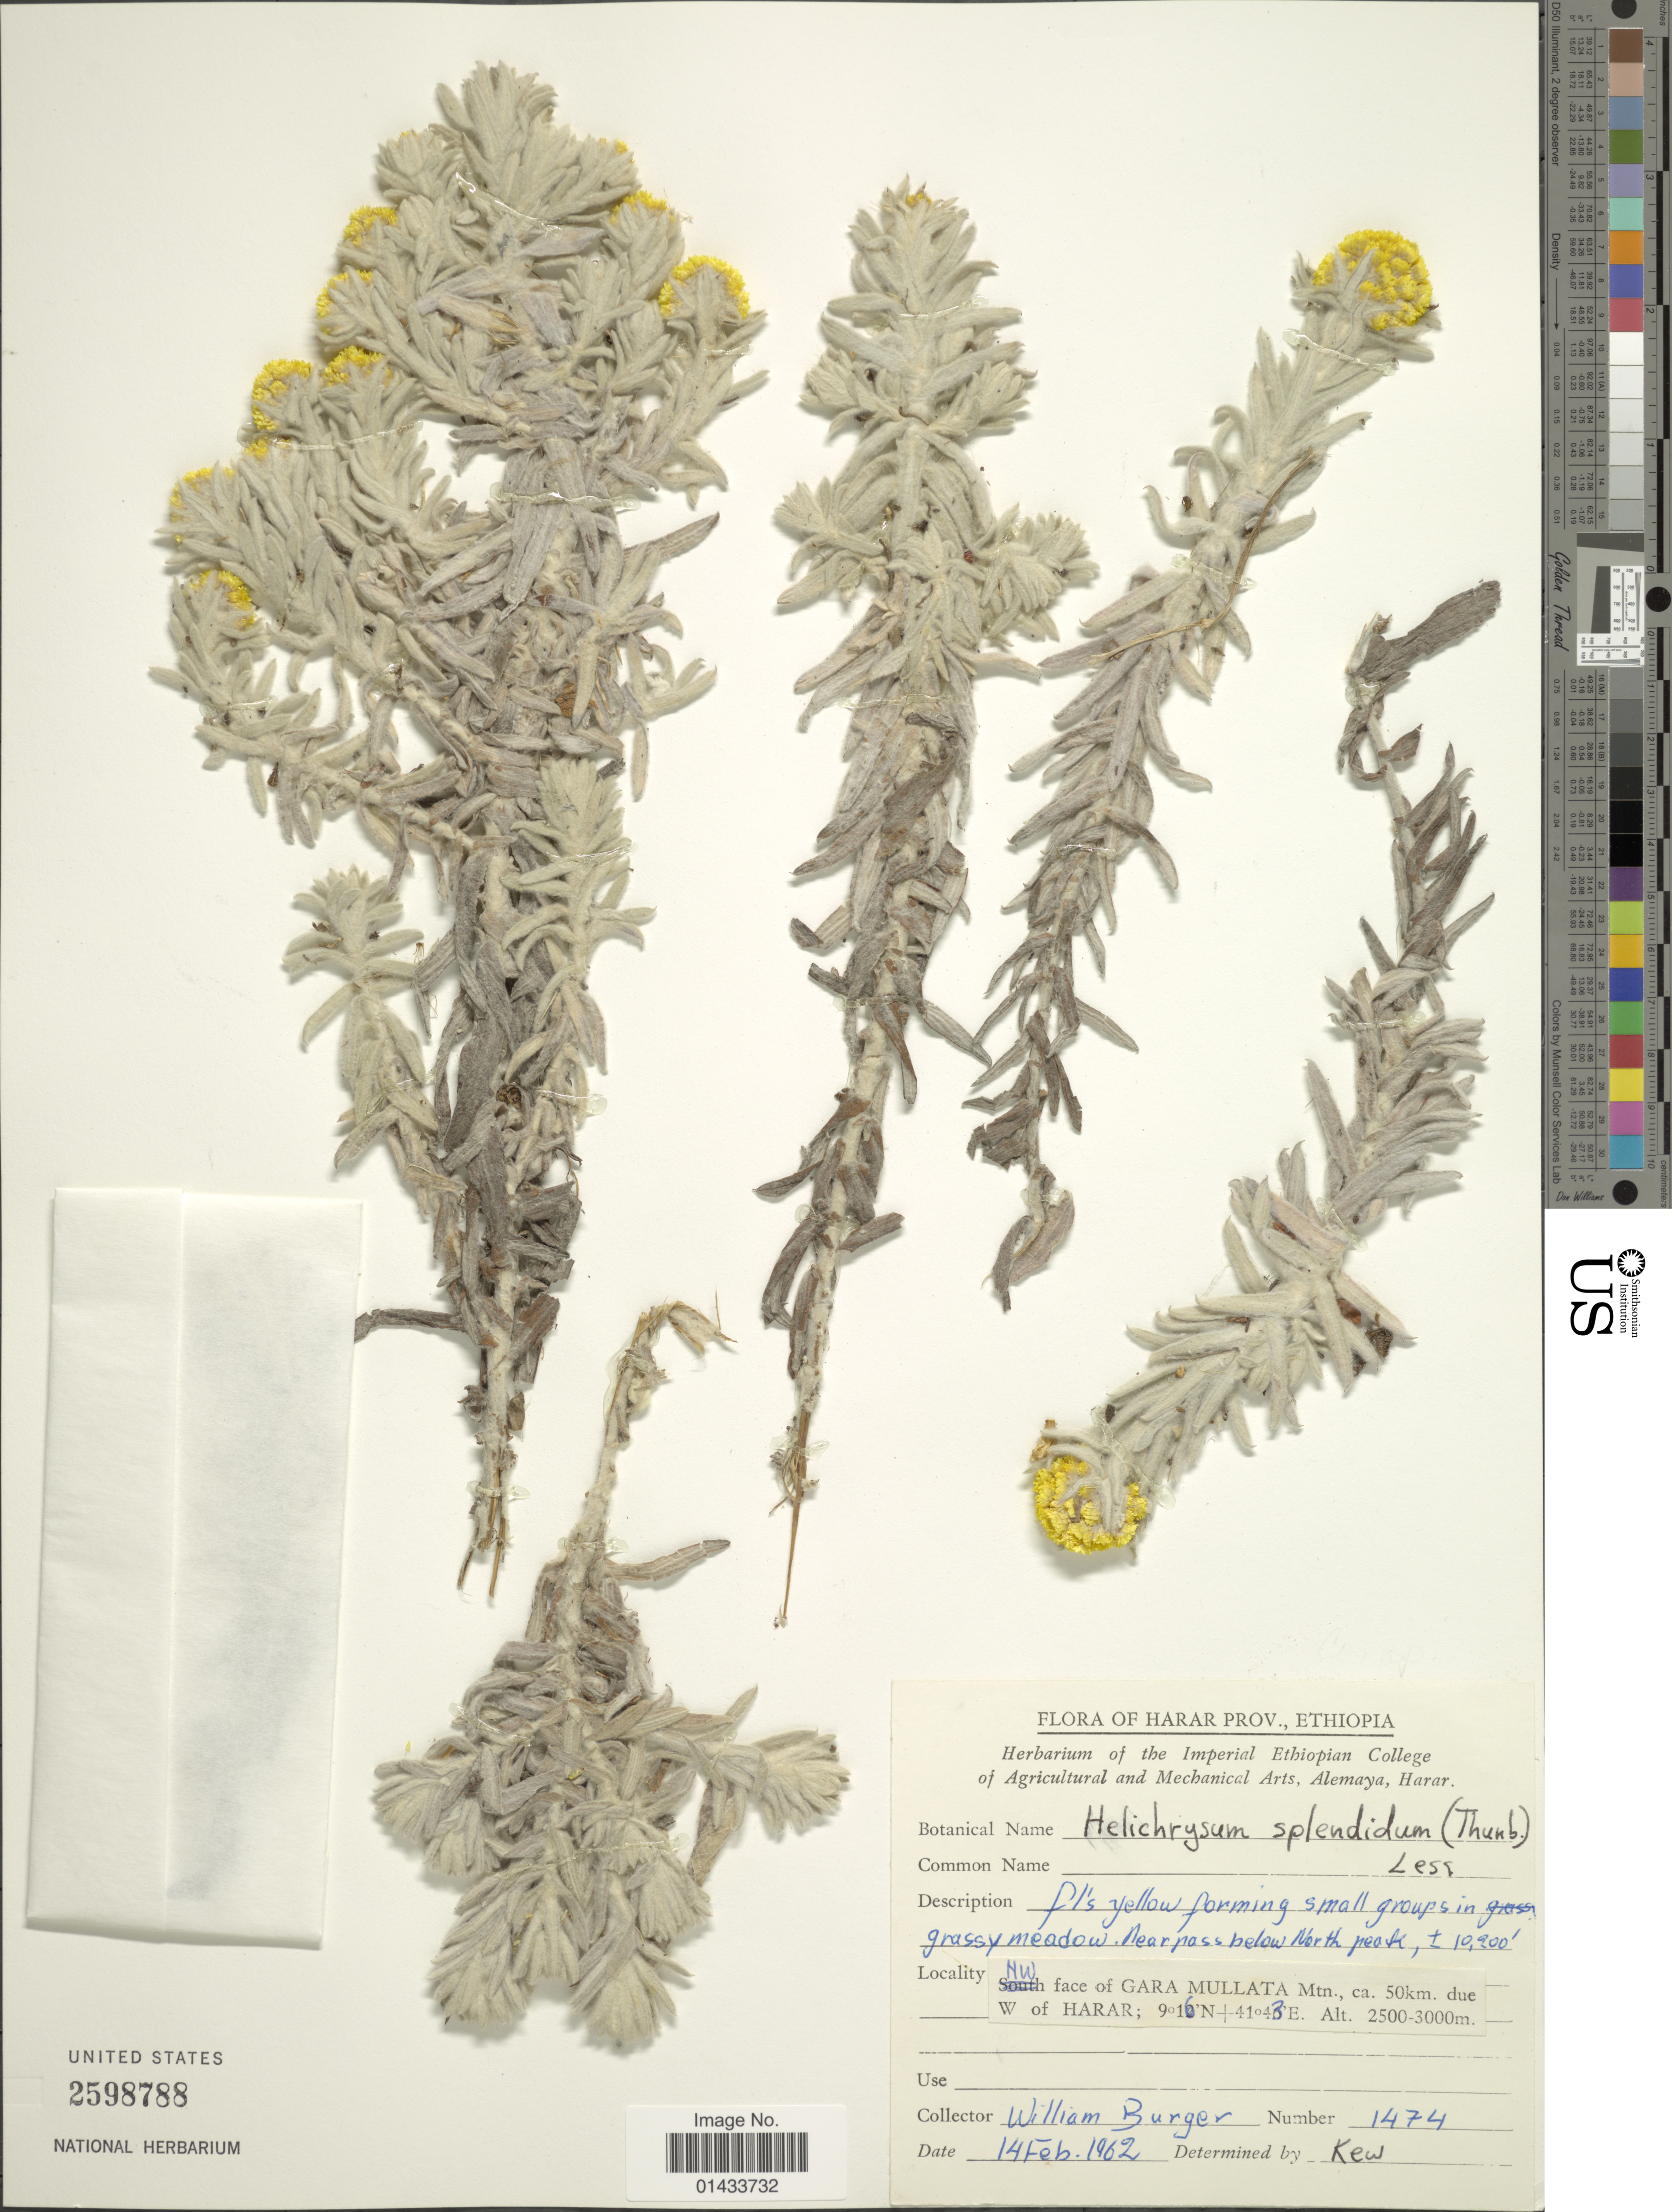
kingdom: Plantae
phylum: Tracheophyta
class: Magnoliopsida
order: Asterales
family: Asteraceae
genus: Helichrysum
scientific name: Helichrysum splendidum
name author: (Thunb.) Less.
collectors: W. Burger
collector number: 1474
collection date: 1962-02-14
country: Ethiopia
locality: Harar Prov., NW face of Gara Mullata Mtn., 50 km due W of Harar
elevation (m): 2500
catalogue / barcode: US 2598788